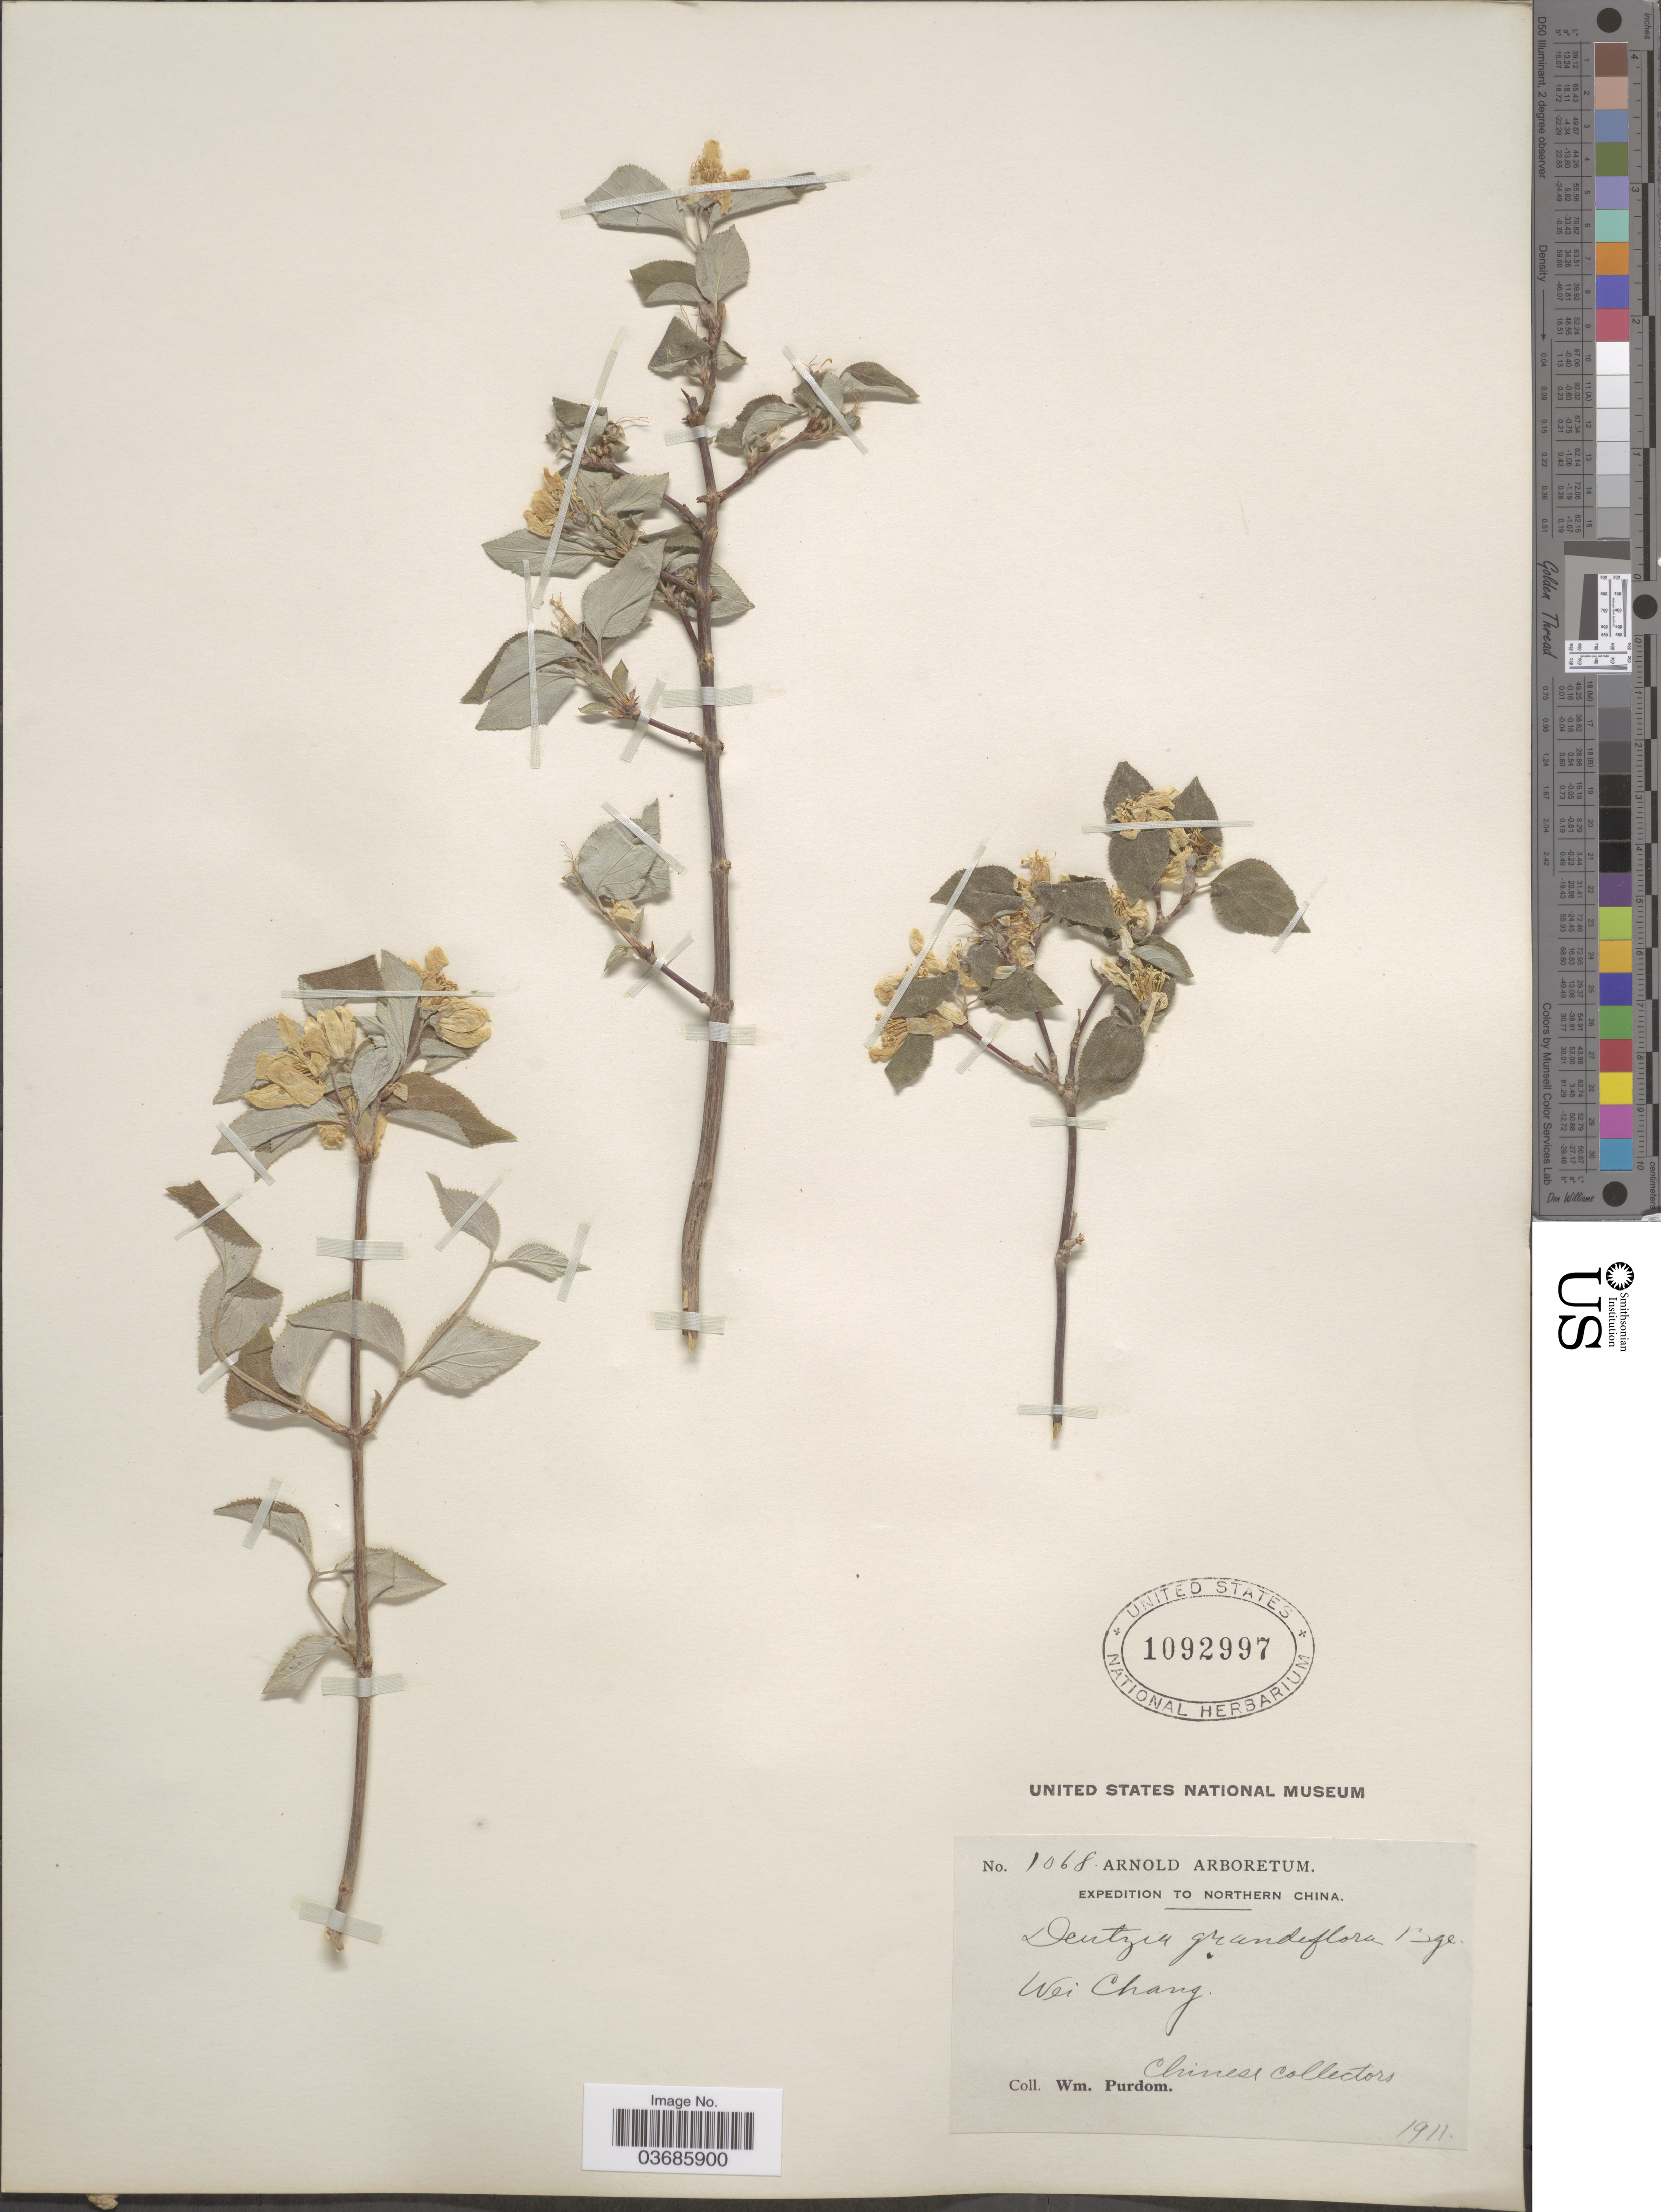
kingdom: Plantae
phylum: Tracheophyta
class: Magnoliopsida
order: Cornales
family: Hydrangeaceae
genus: Deutzia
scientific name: Deutzia grandiflora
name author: Bunge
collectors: W. Purdom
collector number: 1068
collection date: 1911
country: China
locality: Expedition to Northern China. Wei Chang.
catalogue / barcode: US 1092997